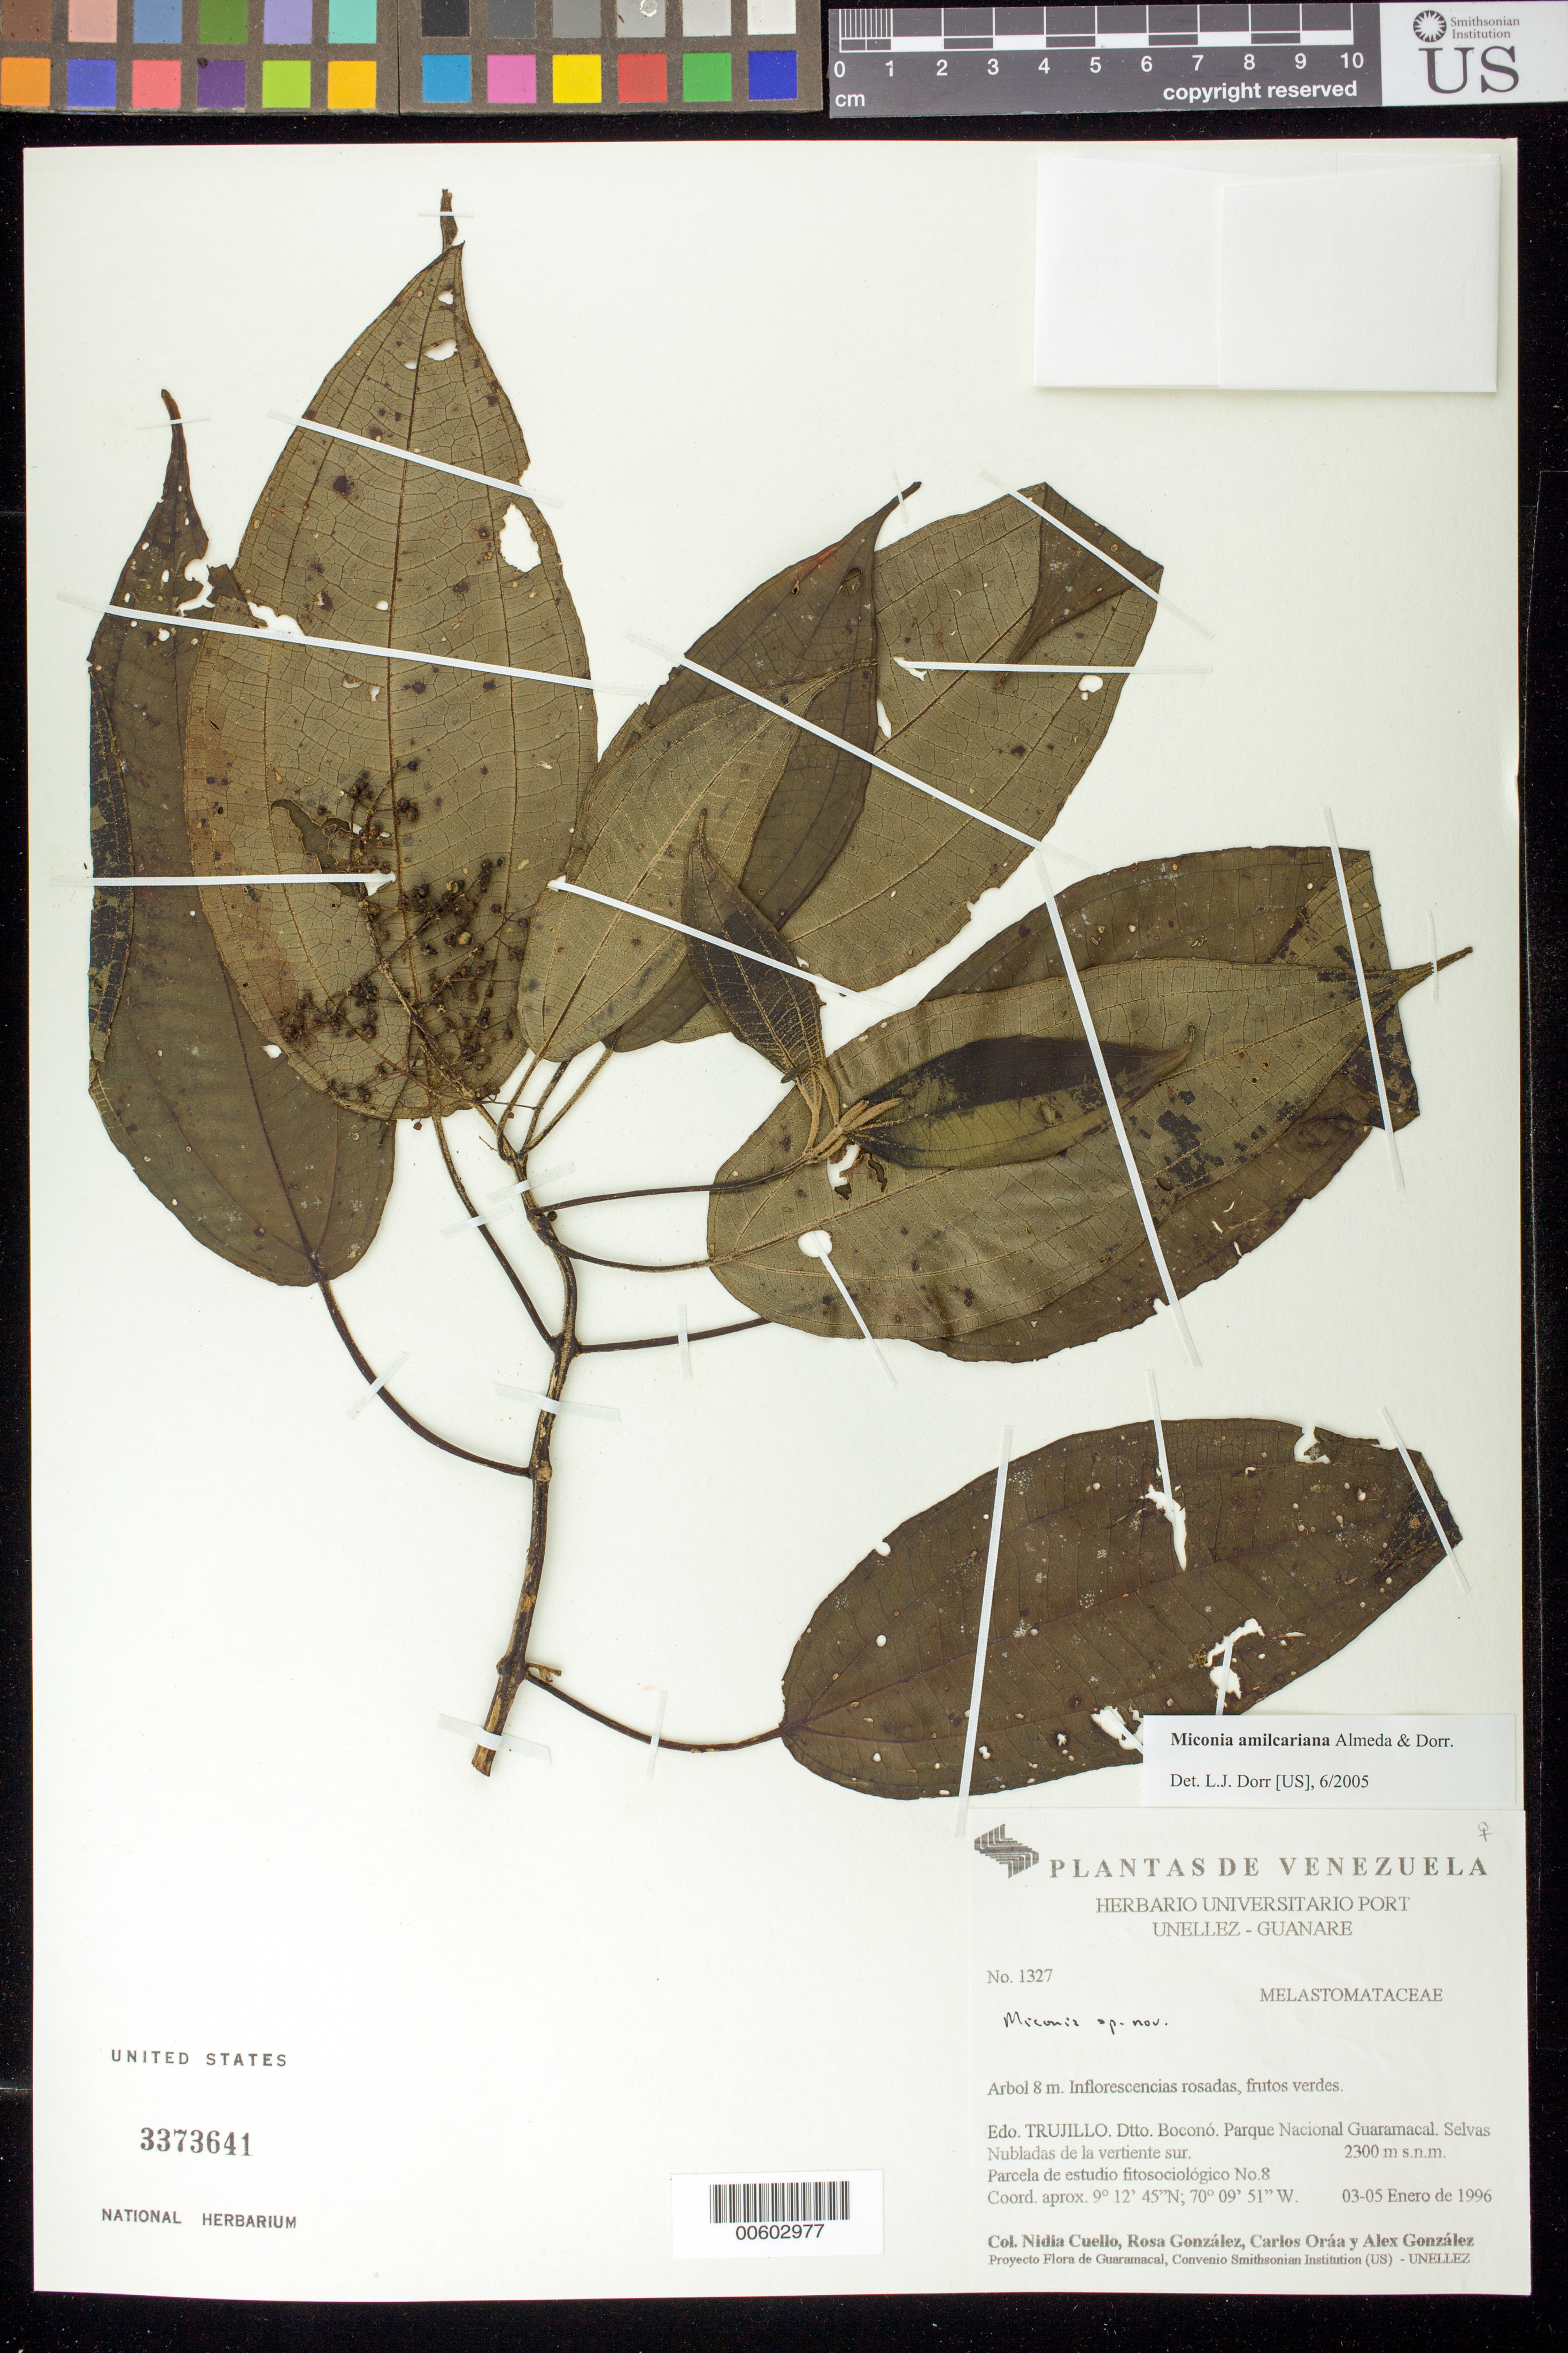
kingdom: Plantae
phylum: Tracheophyta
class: Magnoliopsida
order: Myrtales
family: Melastomataceae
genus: Miconia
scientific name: Miconia sp. a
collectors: N. L. Cuello, R. González, C. Oráa & A. Gonzáles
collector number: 1327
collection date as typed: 03 Jan 1996 to 05 Jan 1996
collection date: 1996-01-03/1996-01-05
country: Venezuela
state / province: Trujillo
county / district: Boconó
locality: Parque Nacional Guaramacal. Vertiente S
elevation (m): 2300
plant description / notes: K, MO, PORT, US, VEN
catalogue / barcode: US 3373641